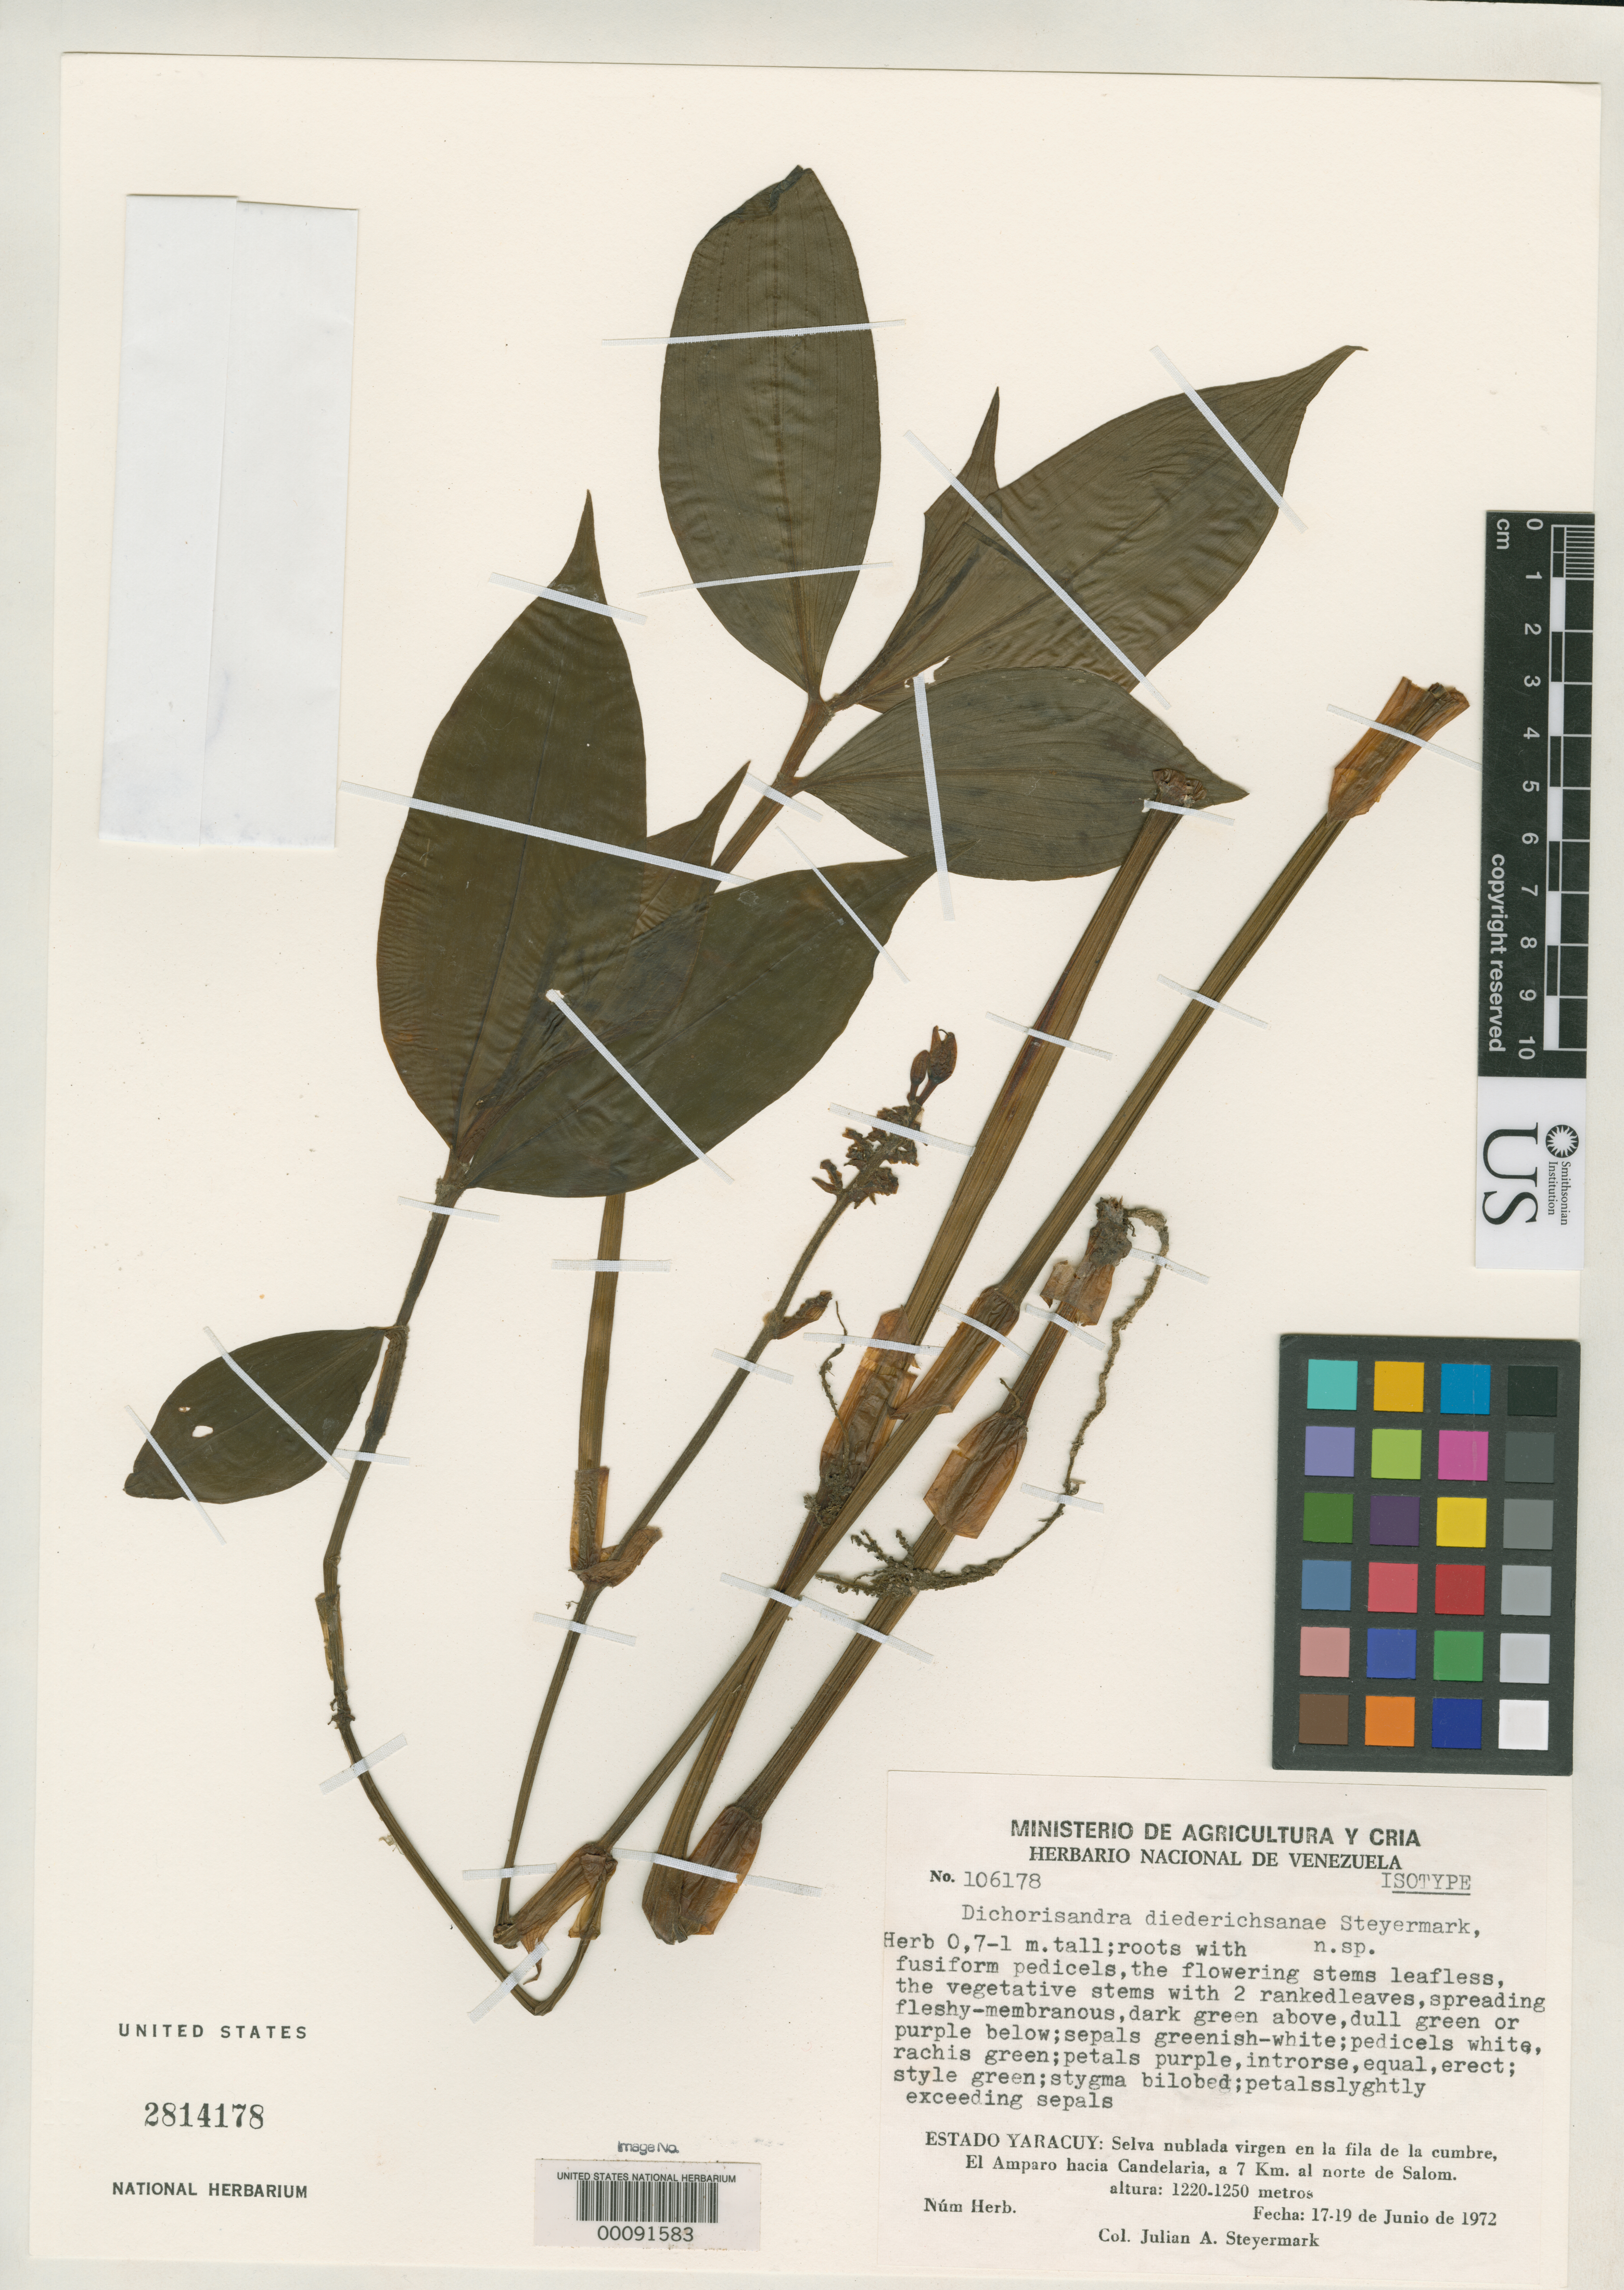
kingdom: Plantae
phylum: Tracheophyta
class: Liliopsida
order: Commelinales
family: Commelinaceae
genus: Dichorisandra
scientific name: Dichorisandra diederichsanae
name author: Steyerm.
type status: Isotype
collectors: J. Steyermark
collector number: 106178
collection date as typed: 17 Jun 1972 to 19 Jun 1972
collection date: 1972-06-17/1972-06-19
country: Venezuela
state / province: Yaracuy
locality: El Amparo Hacia Candelaria, a 7 km. al Norte de Salom.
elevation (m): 1220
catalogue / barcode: US 2814178